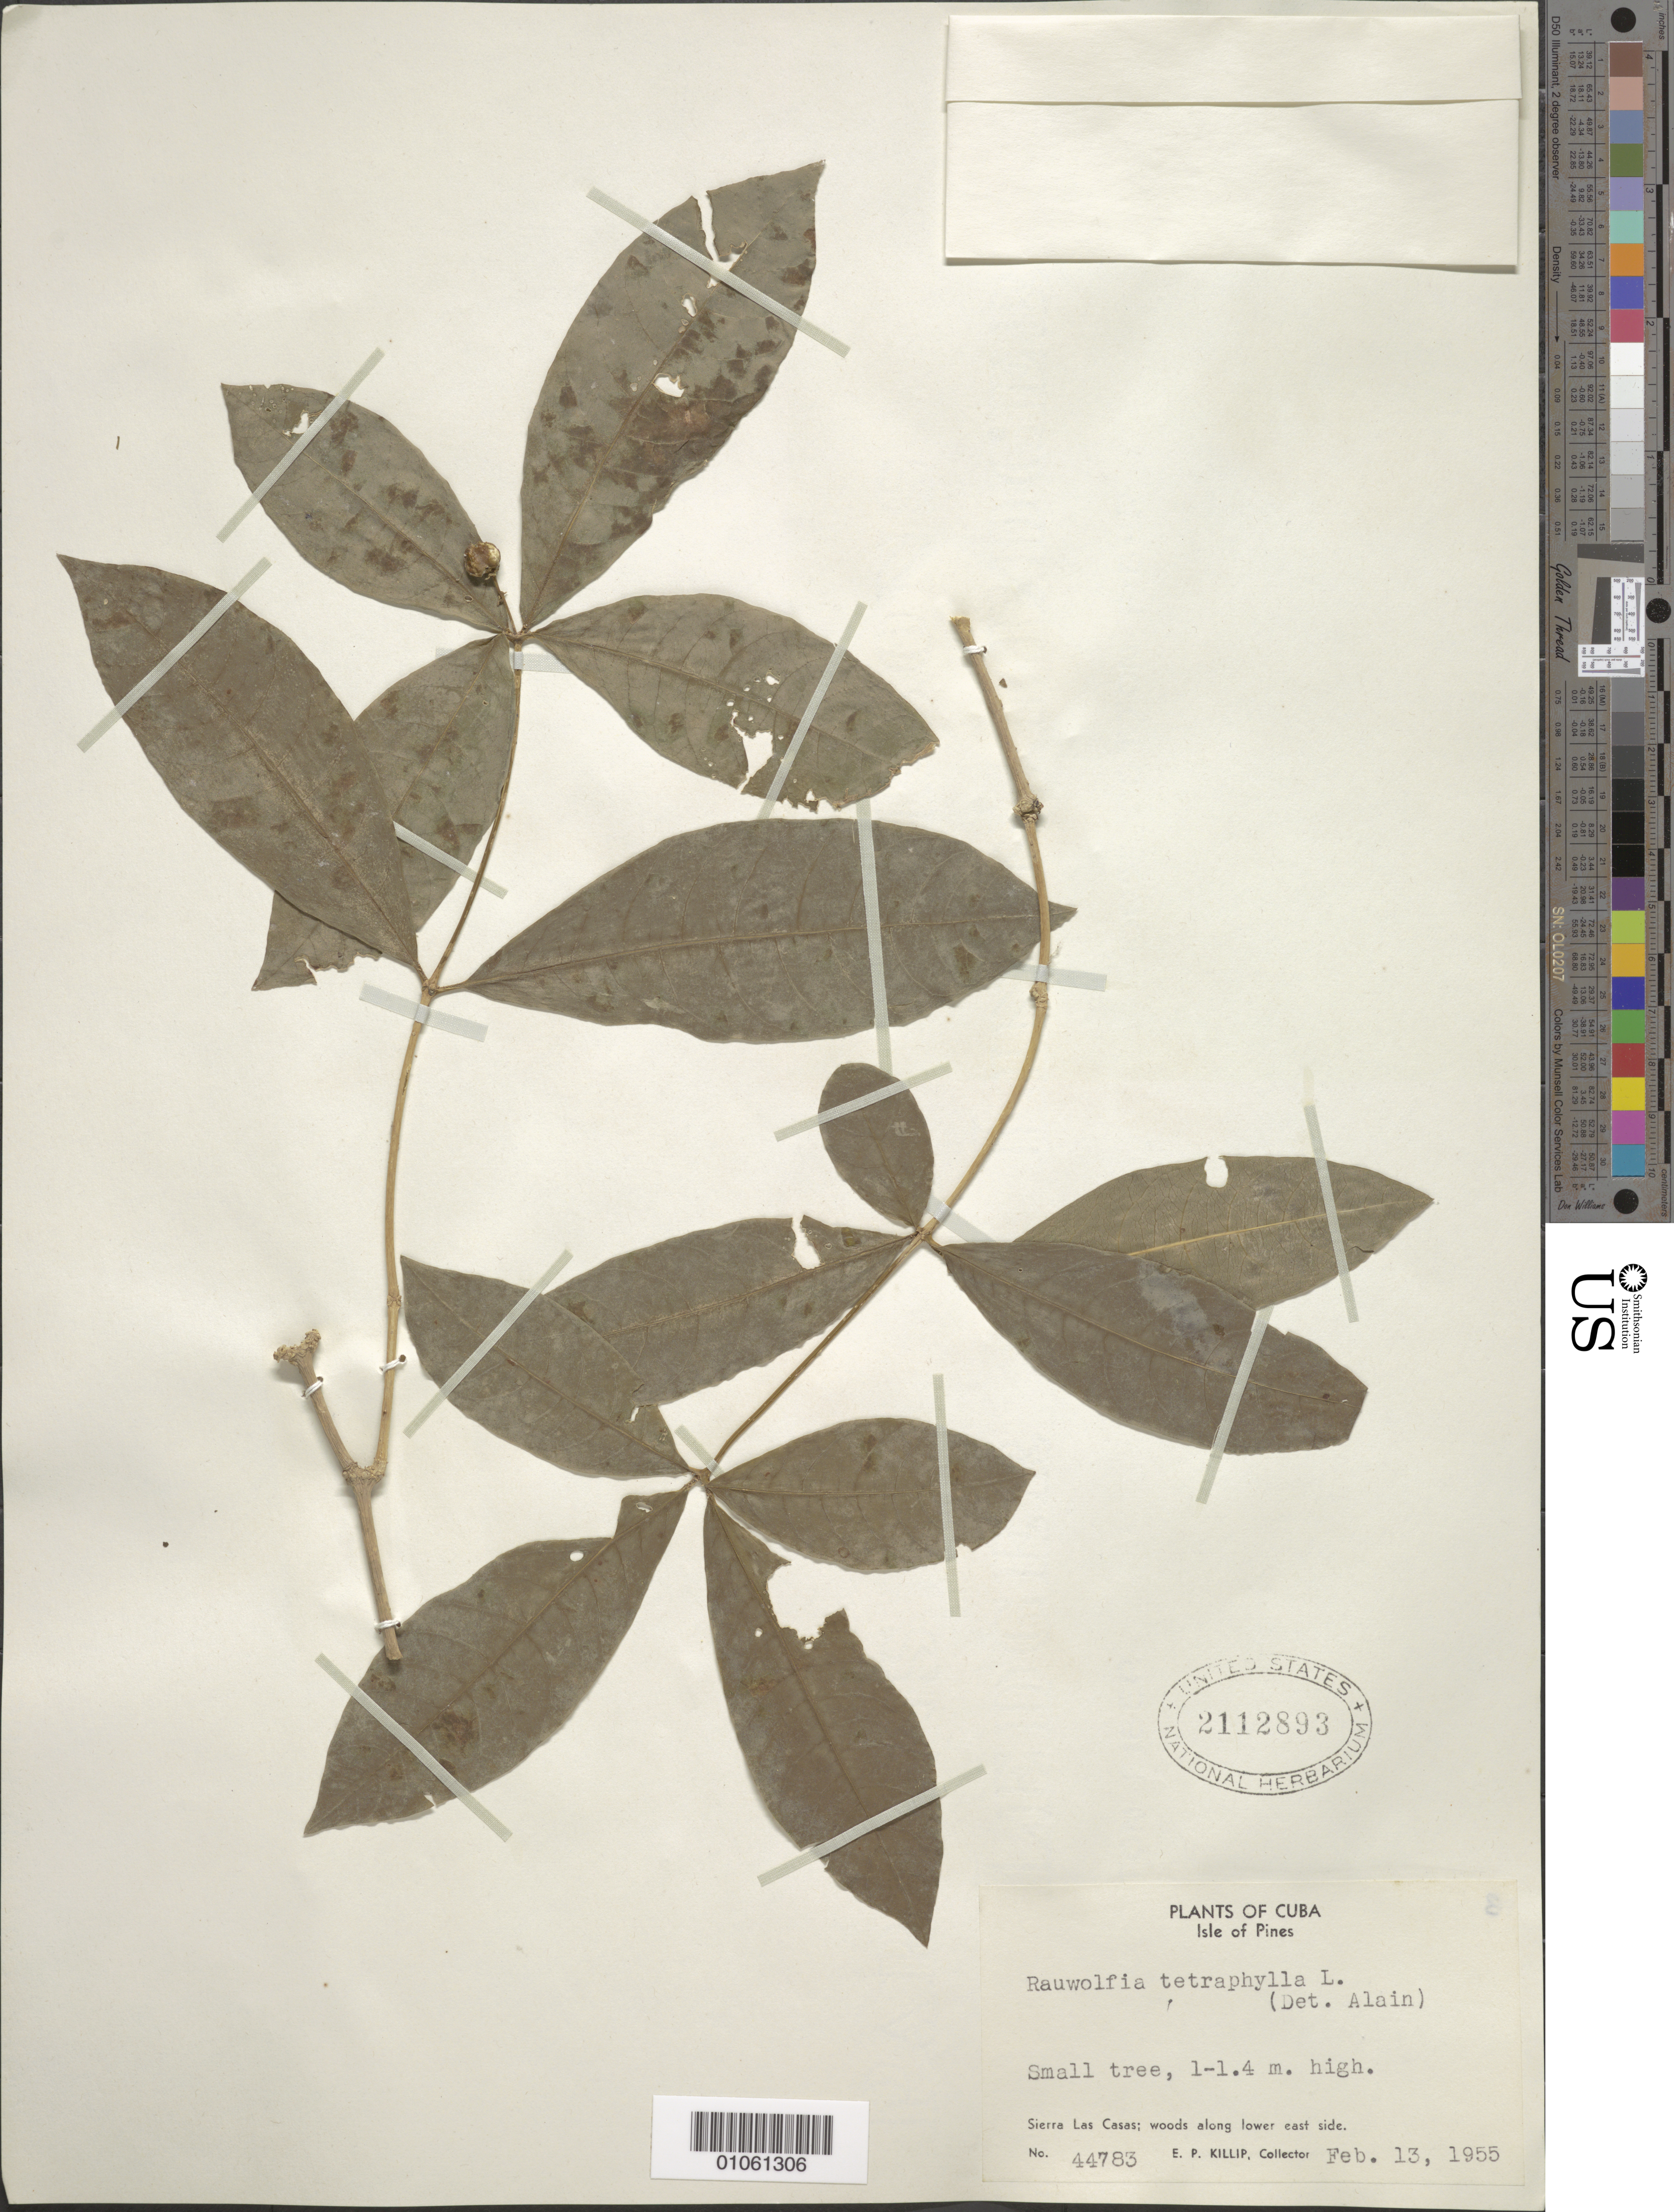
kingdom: Plantae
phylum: Tracheophyta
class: Magnoliopsida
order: Gentianales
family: Apocynaceae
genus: Rauvolfia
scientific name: Rauvolfia tetraphylla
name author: L.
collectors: E. P. Killip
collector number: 44783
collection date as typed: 13 Feb 1955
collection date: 1955-02-13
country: Cuba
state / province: Isla de La Juventud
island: Isla de la Juventud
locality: Sierra Las Casas, lower E side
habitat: Woods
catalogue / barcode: US 2112893